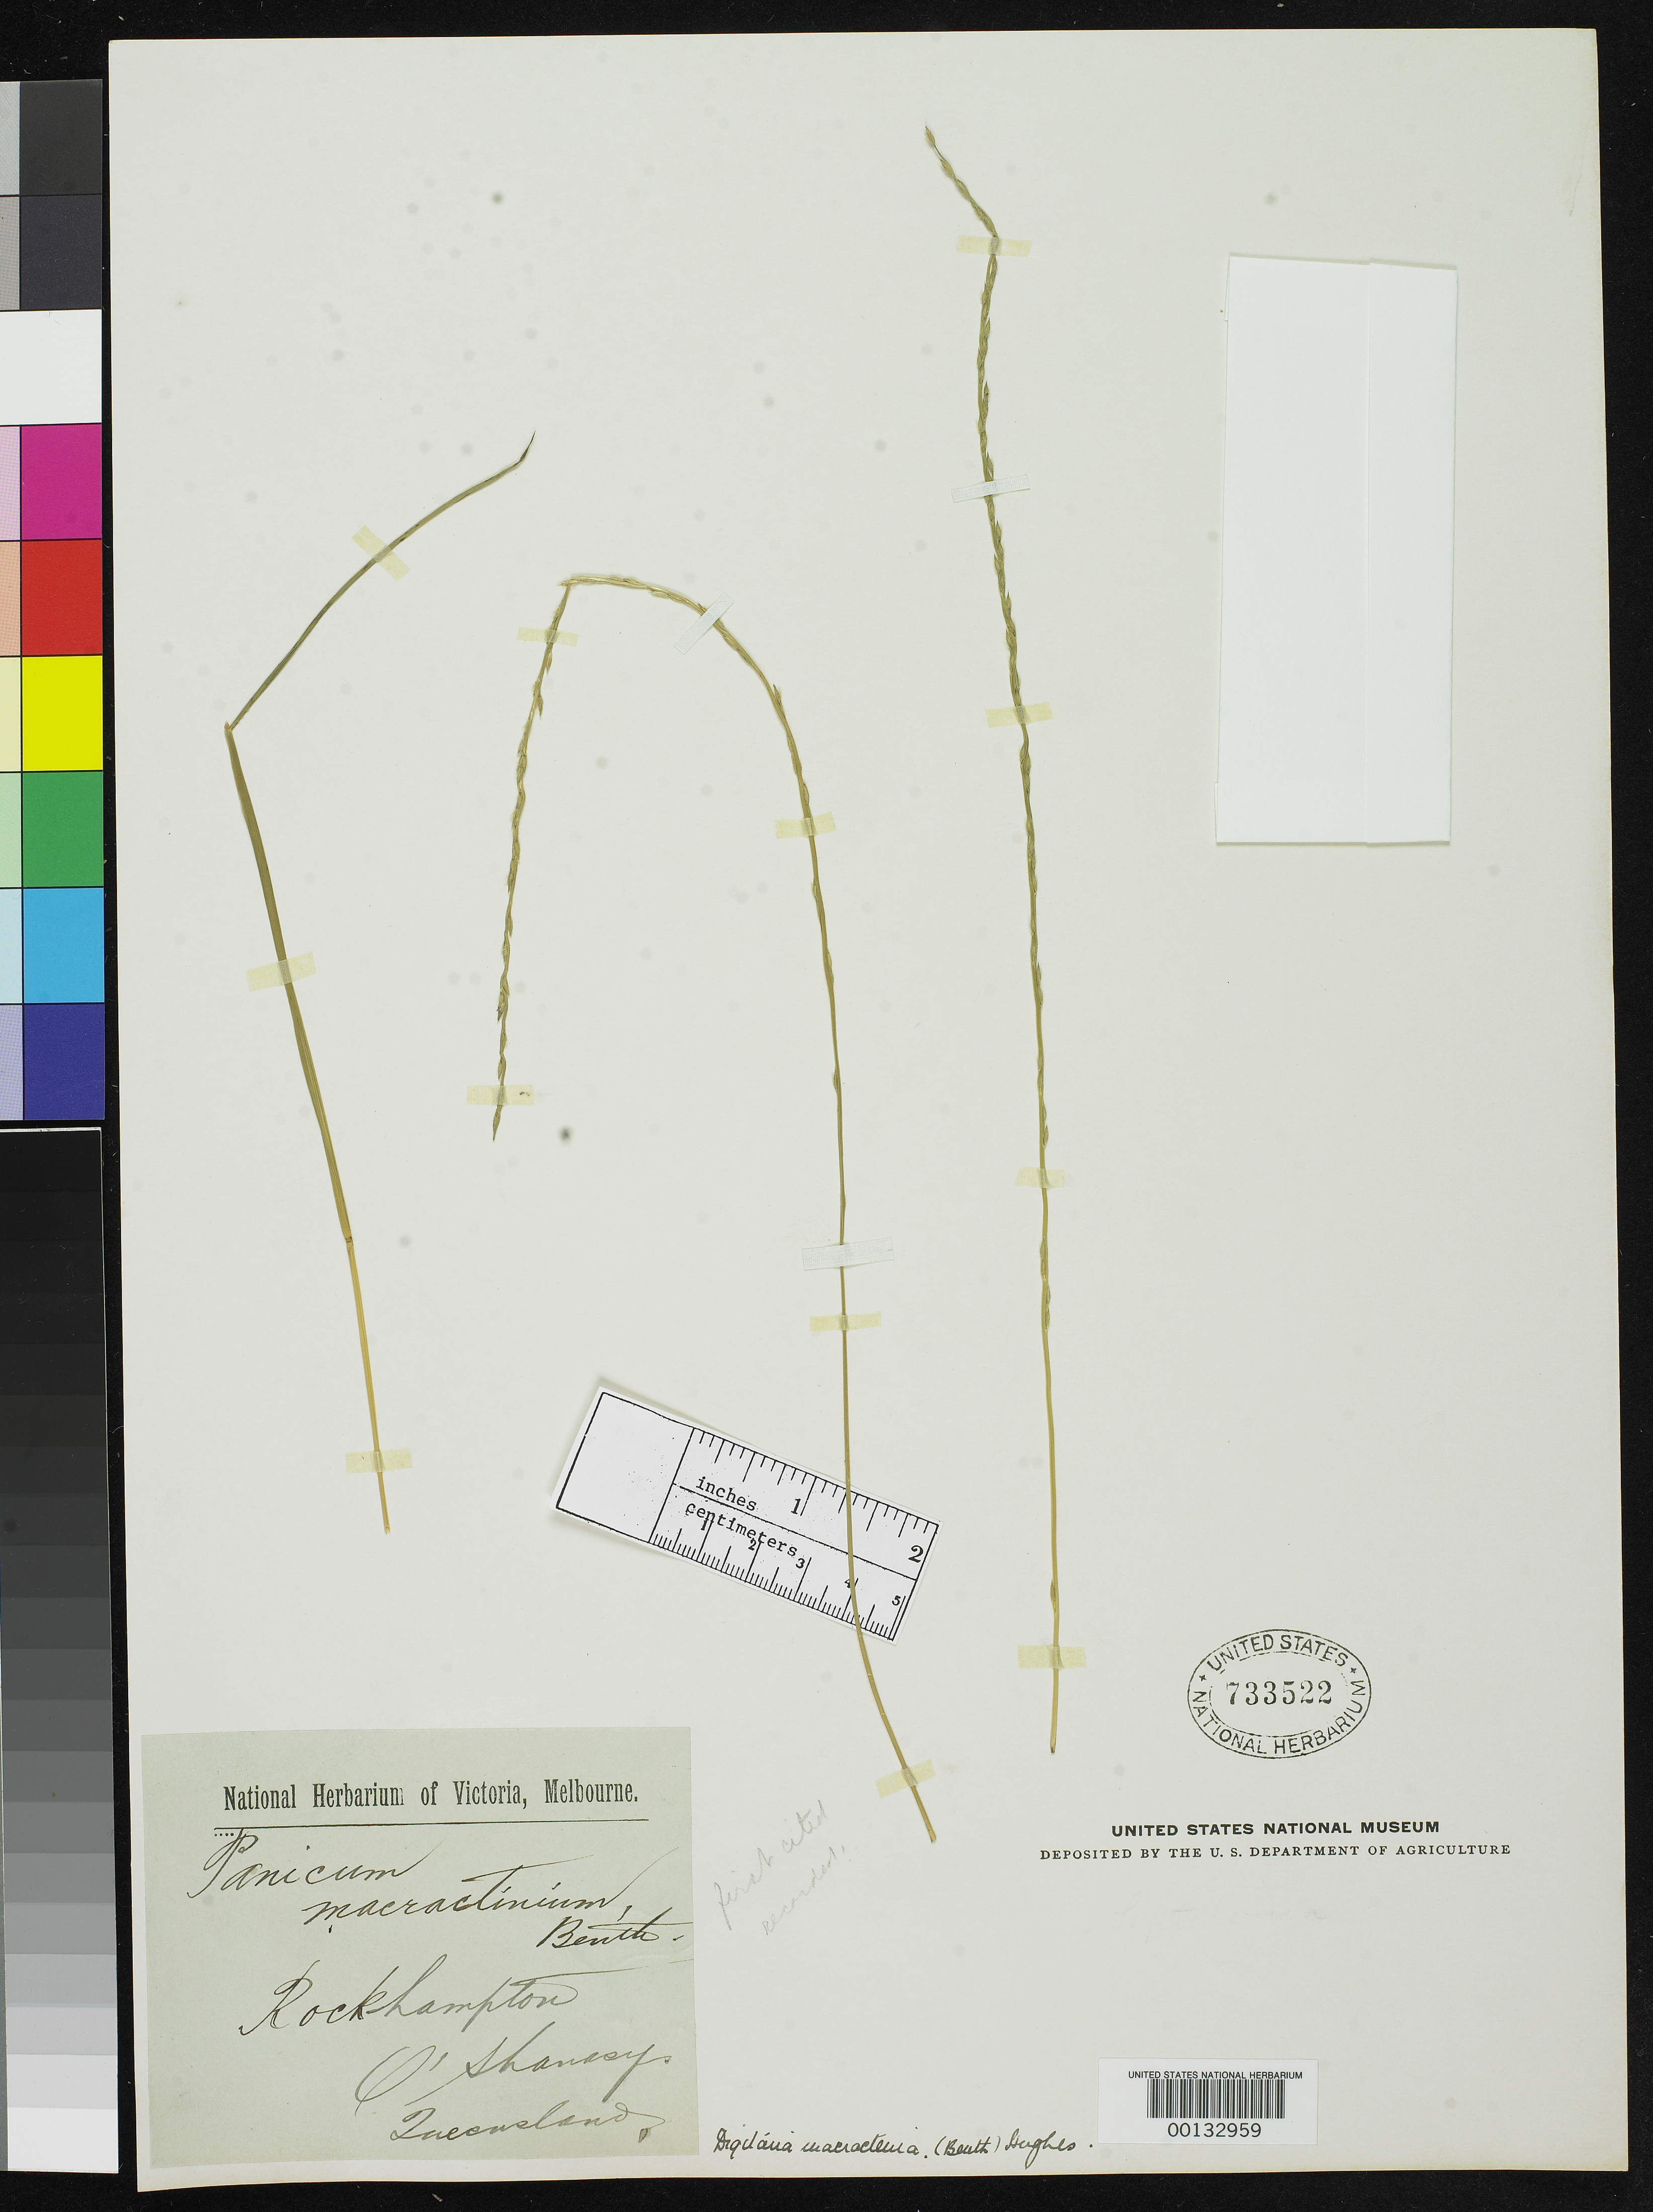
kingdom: Plantae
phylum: Tracheophyta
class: Liliopsida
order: Poales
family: Poaceae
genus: Panicum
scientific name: Panicum macractinium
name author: Benth.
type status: Isolectotype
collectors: J. O'Shanesy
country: Australia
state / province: Queensland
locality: Rockhampton.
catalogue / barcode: US 733522